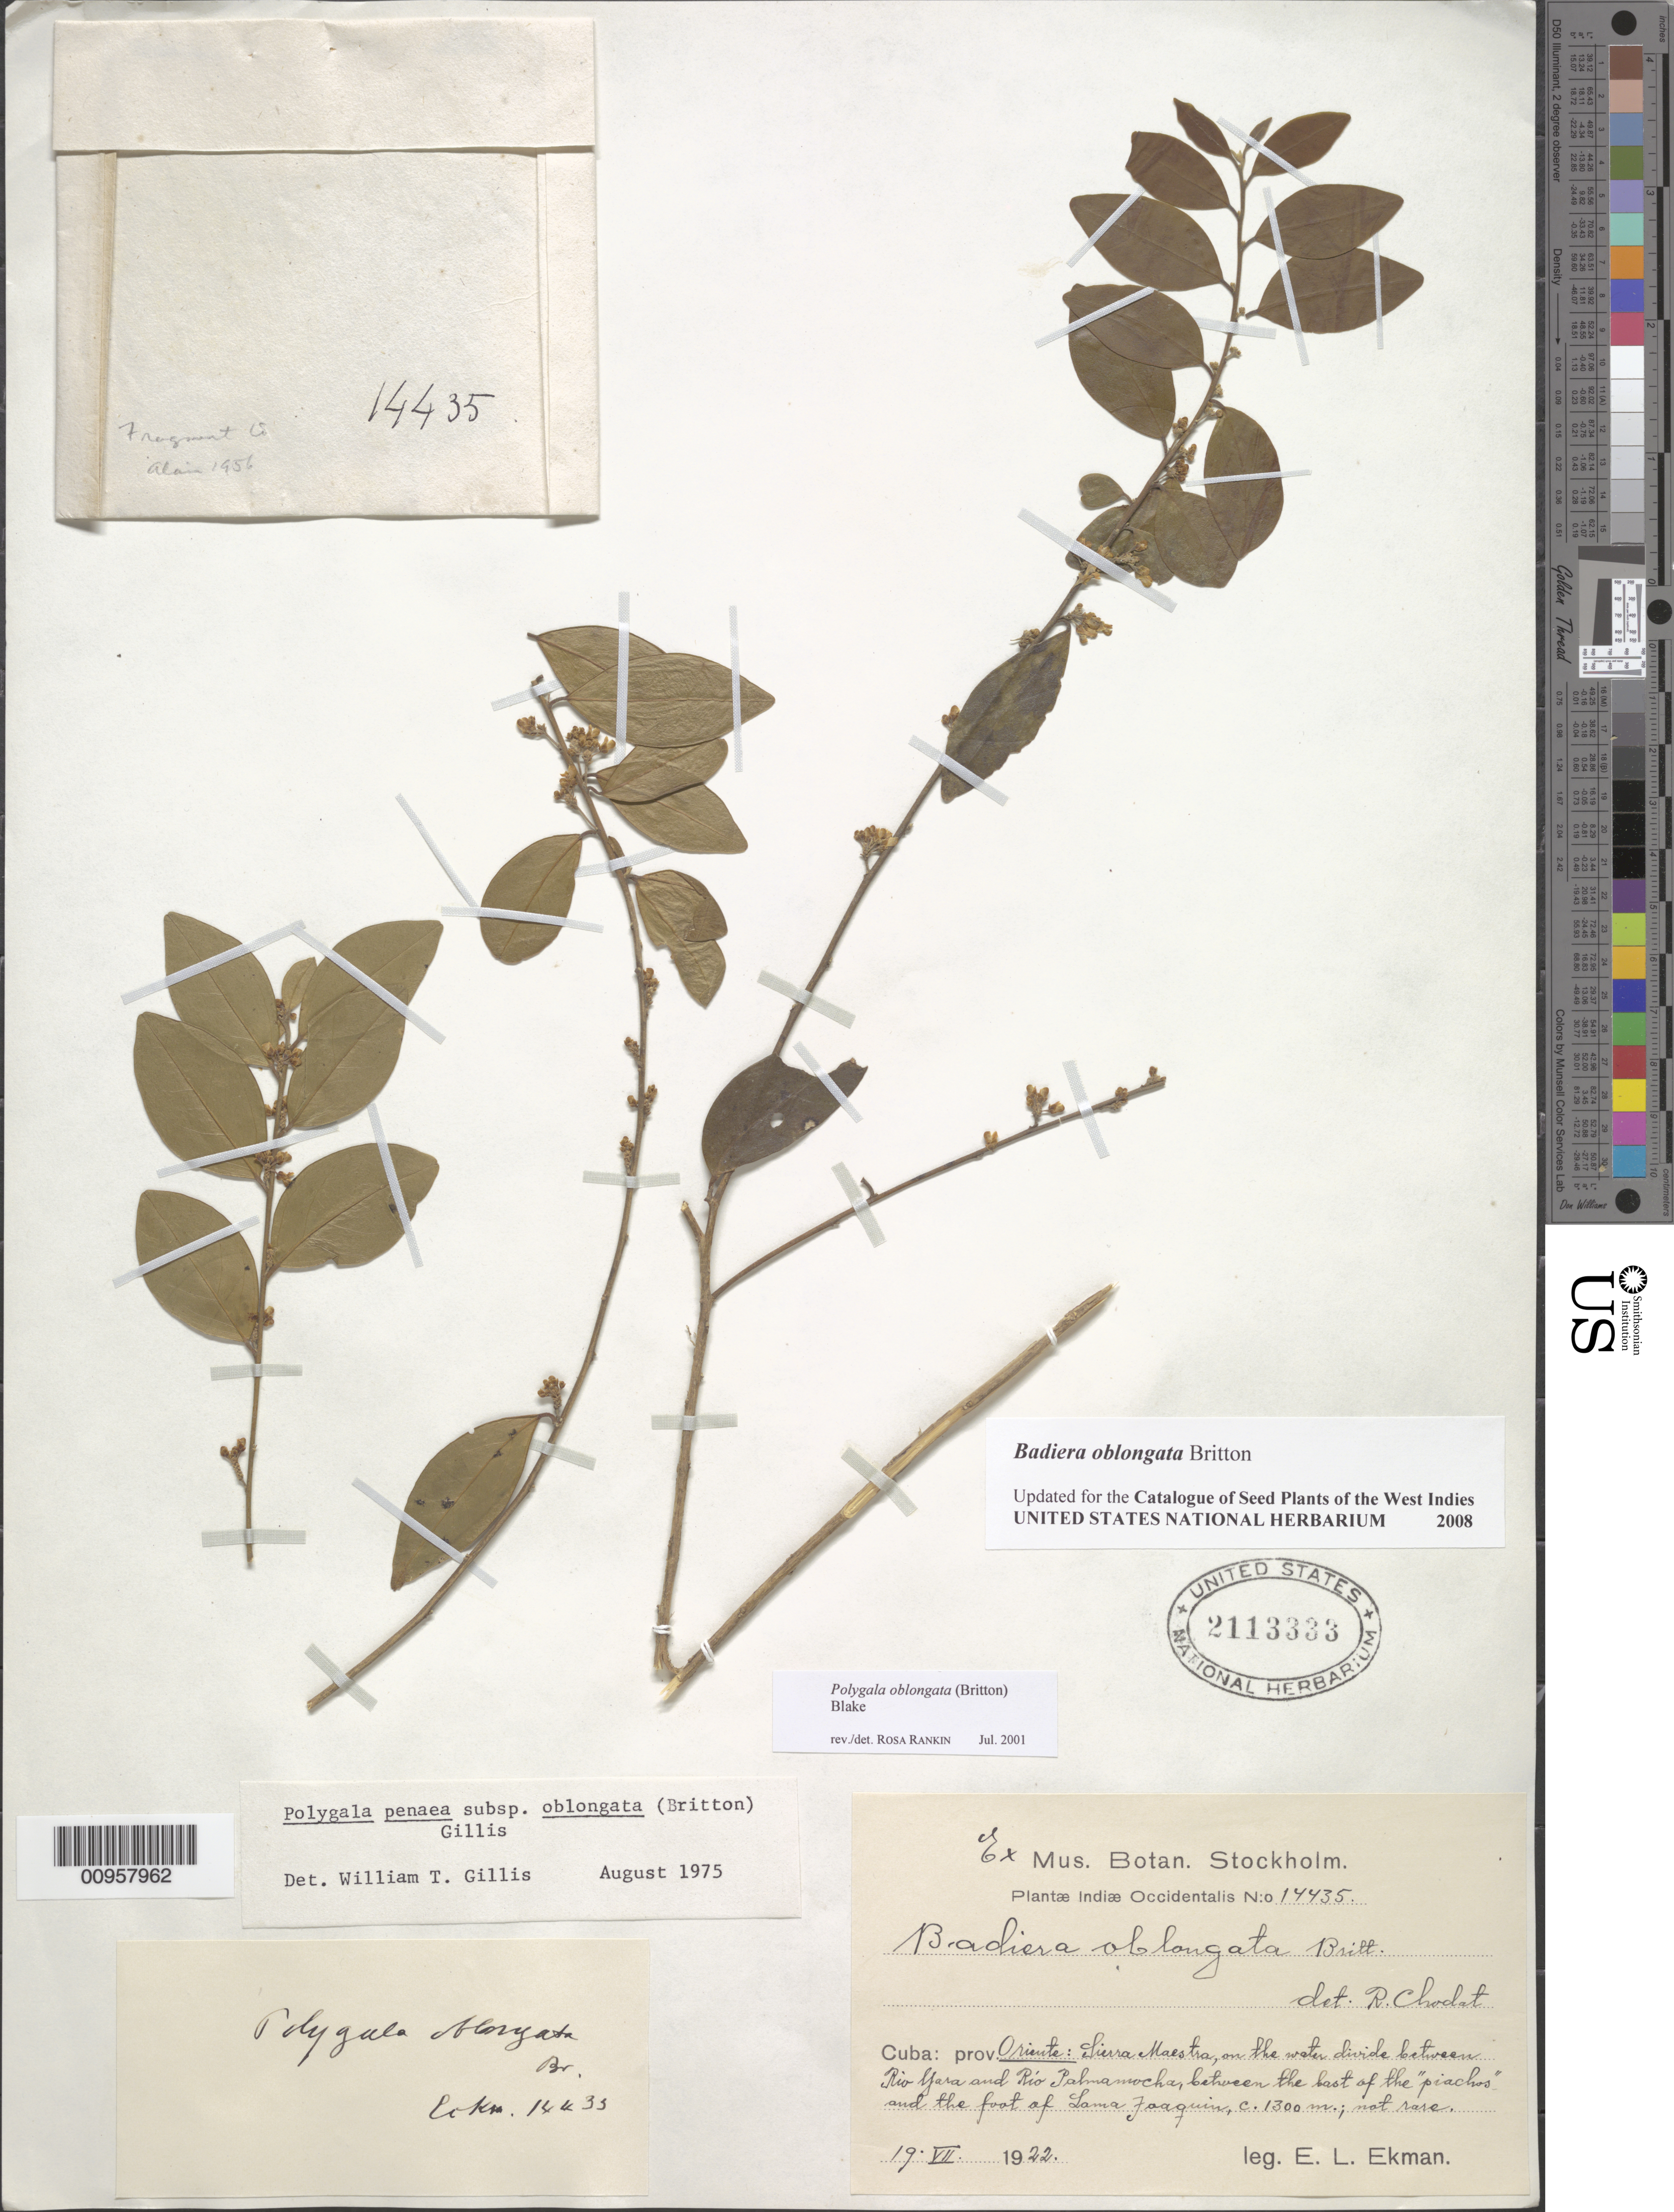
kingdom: Plantae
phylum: Tracheophyta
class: Magnoliopsida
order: Fabales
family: Polygalaceae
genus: Badiera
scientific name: Badiera oblongata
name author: Britton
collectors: E. L. Ekman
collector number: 14435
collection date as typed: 19 Jul 1922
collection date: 1922-07-19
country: Cuba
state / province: Oriente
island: Cuba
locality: Sierra Maestra, on the water divide between Rio Yera and Rio Palmamocha, between the last of the "piachos"and the foot of Loma Joaquin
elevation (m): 1300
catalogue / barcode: US 2113333